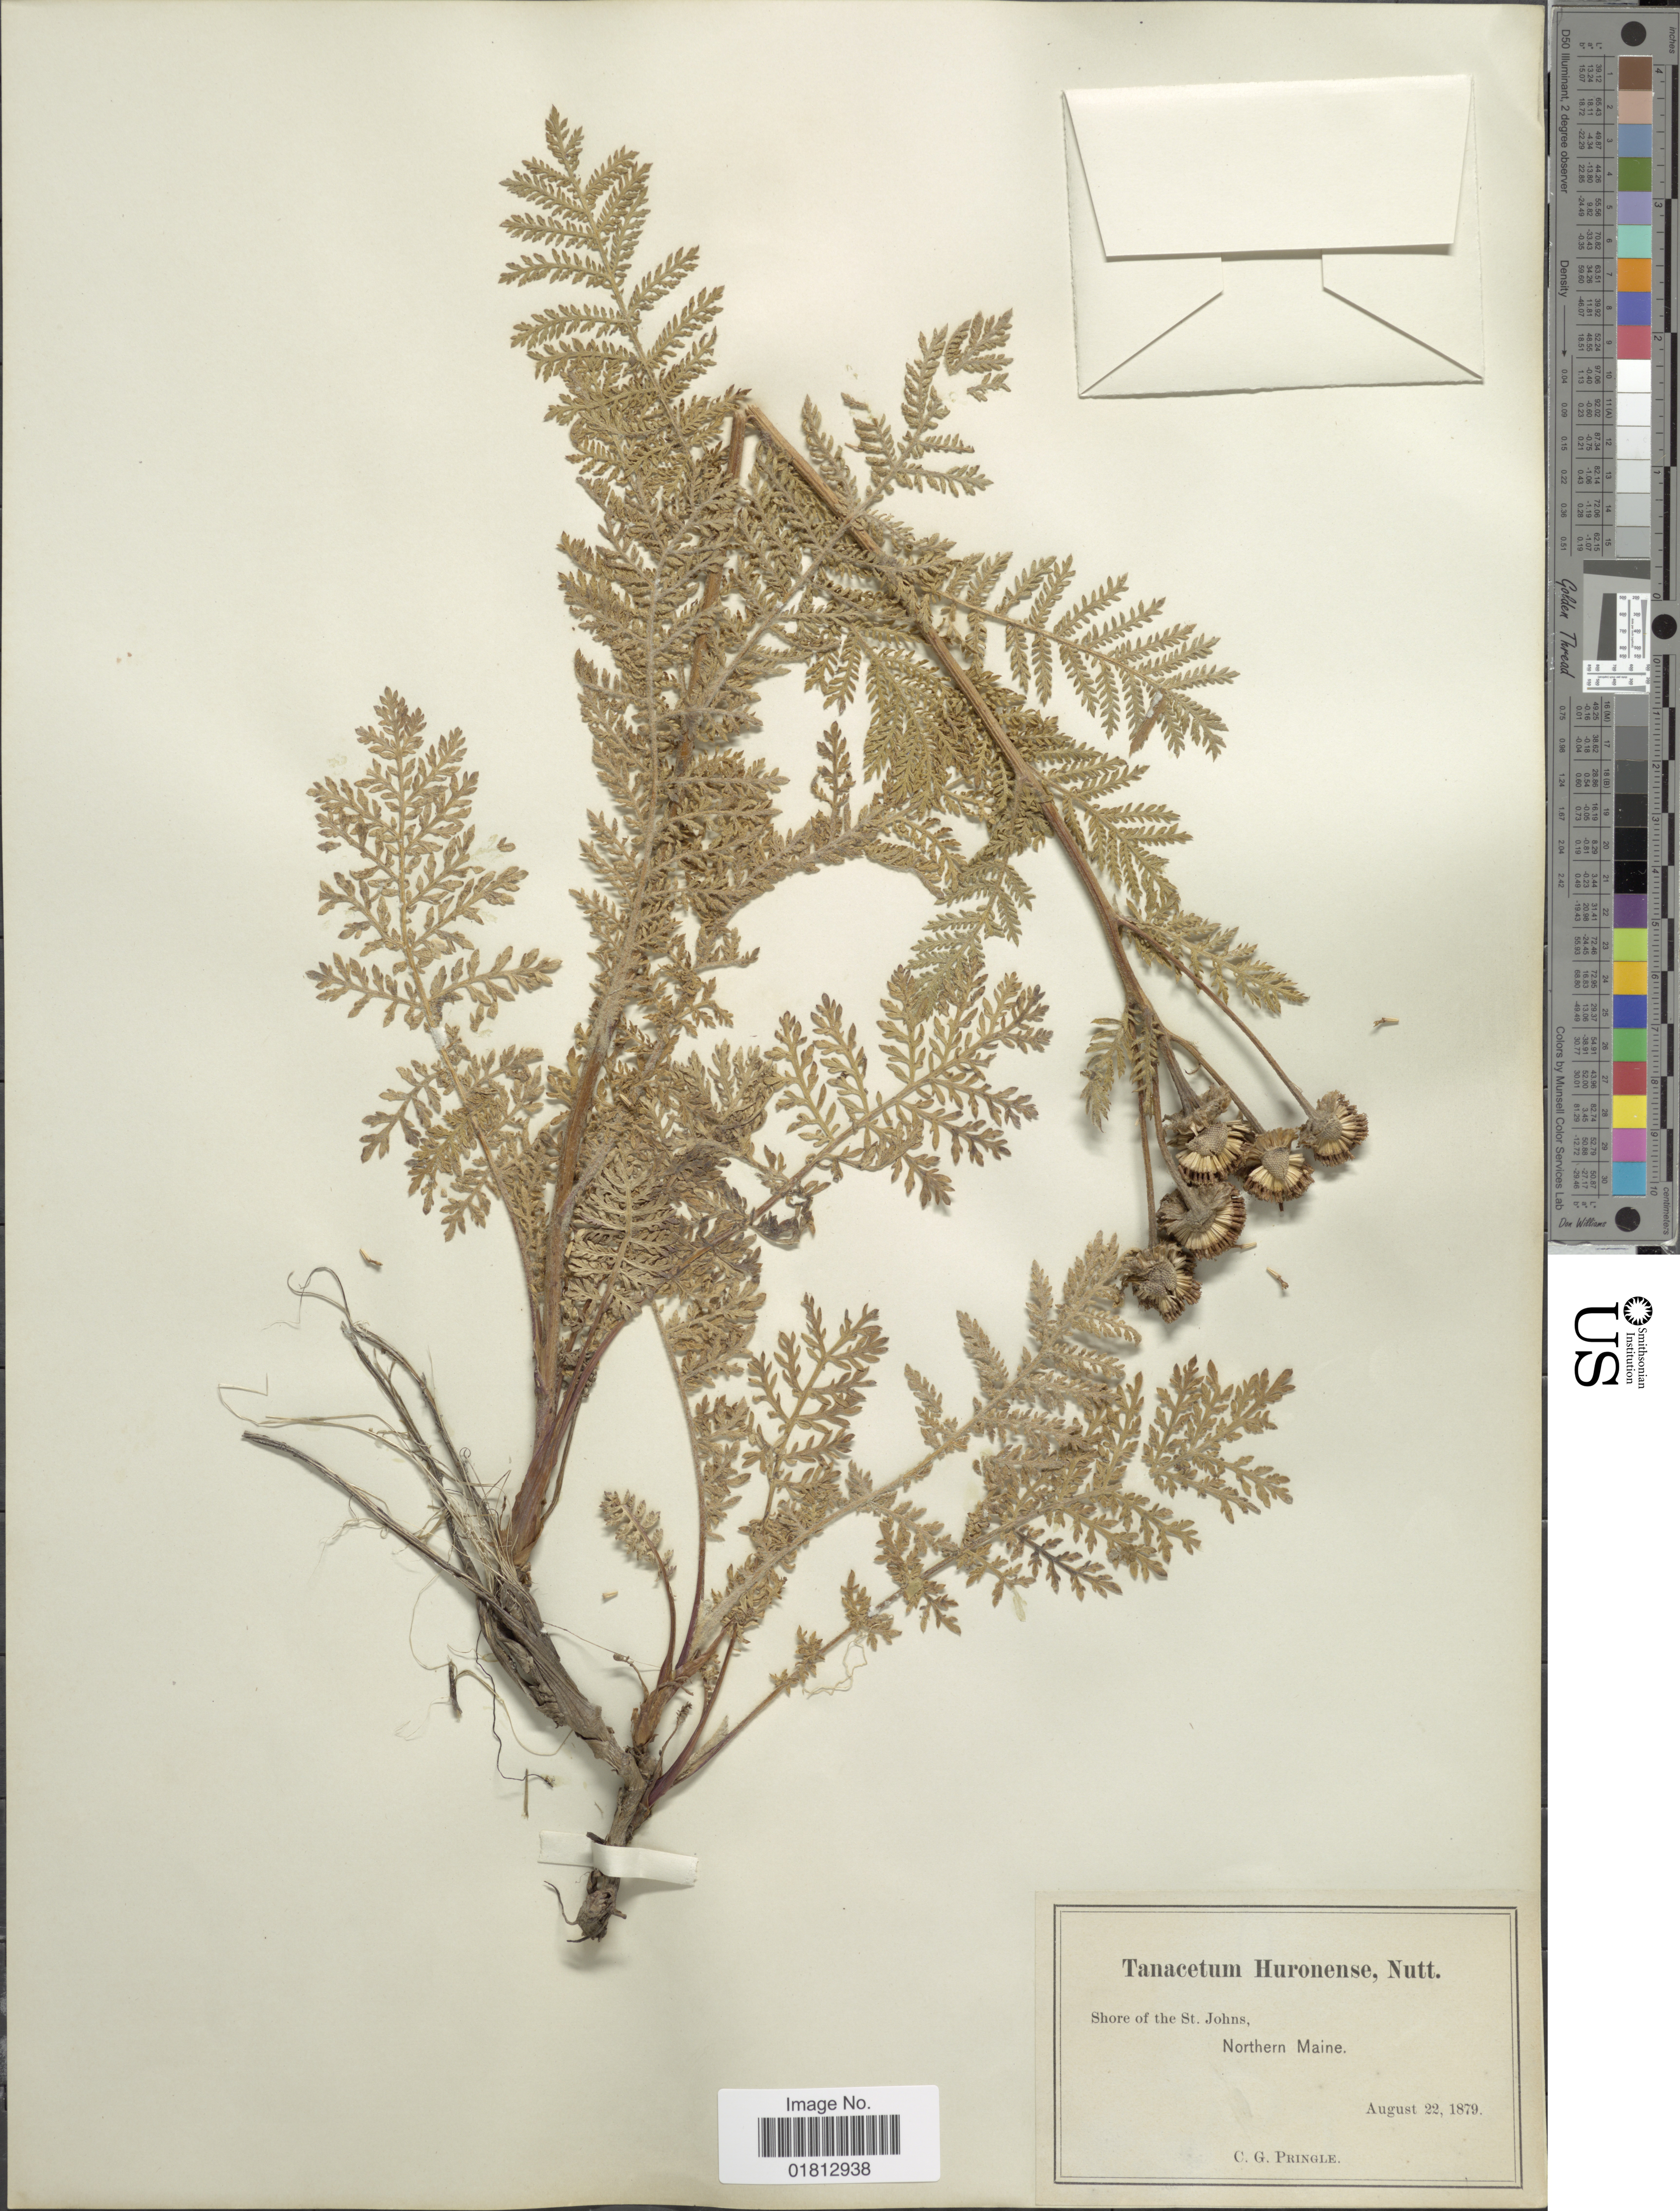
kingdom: Plantae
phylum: Tracheophyta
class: Magnoliopsida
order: Asterales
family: Asteraceae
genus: Tanacetum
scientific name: Tanacetum huronense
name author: Nutt.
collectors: C. G. Pringle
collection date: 1879-08-22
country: United States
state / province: Maine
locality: Shore of the St. Johns, Northern Maine